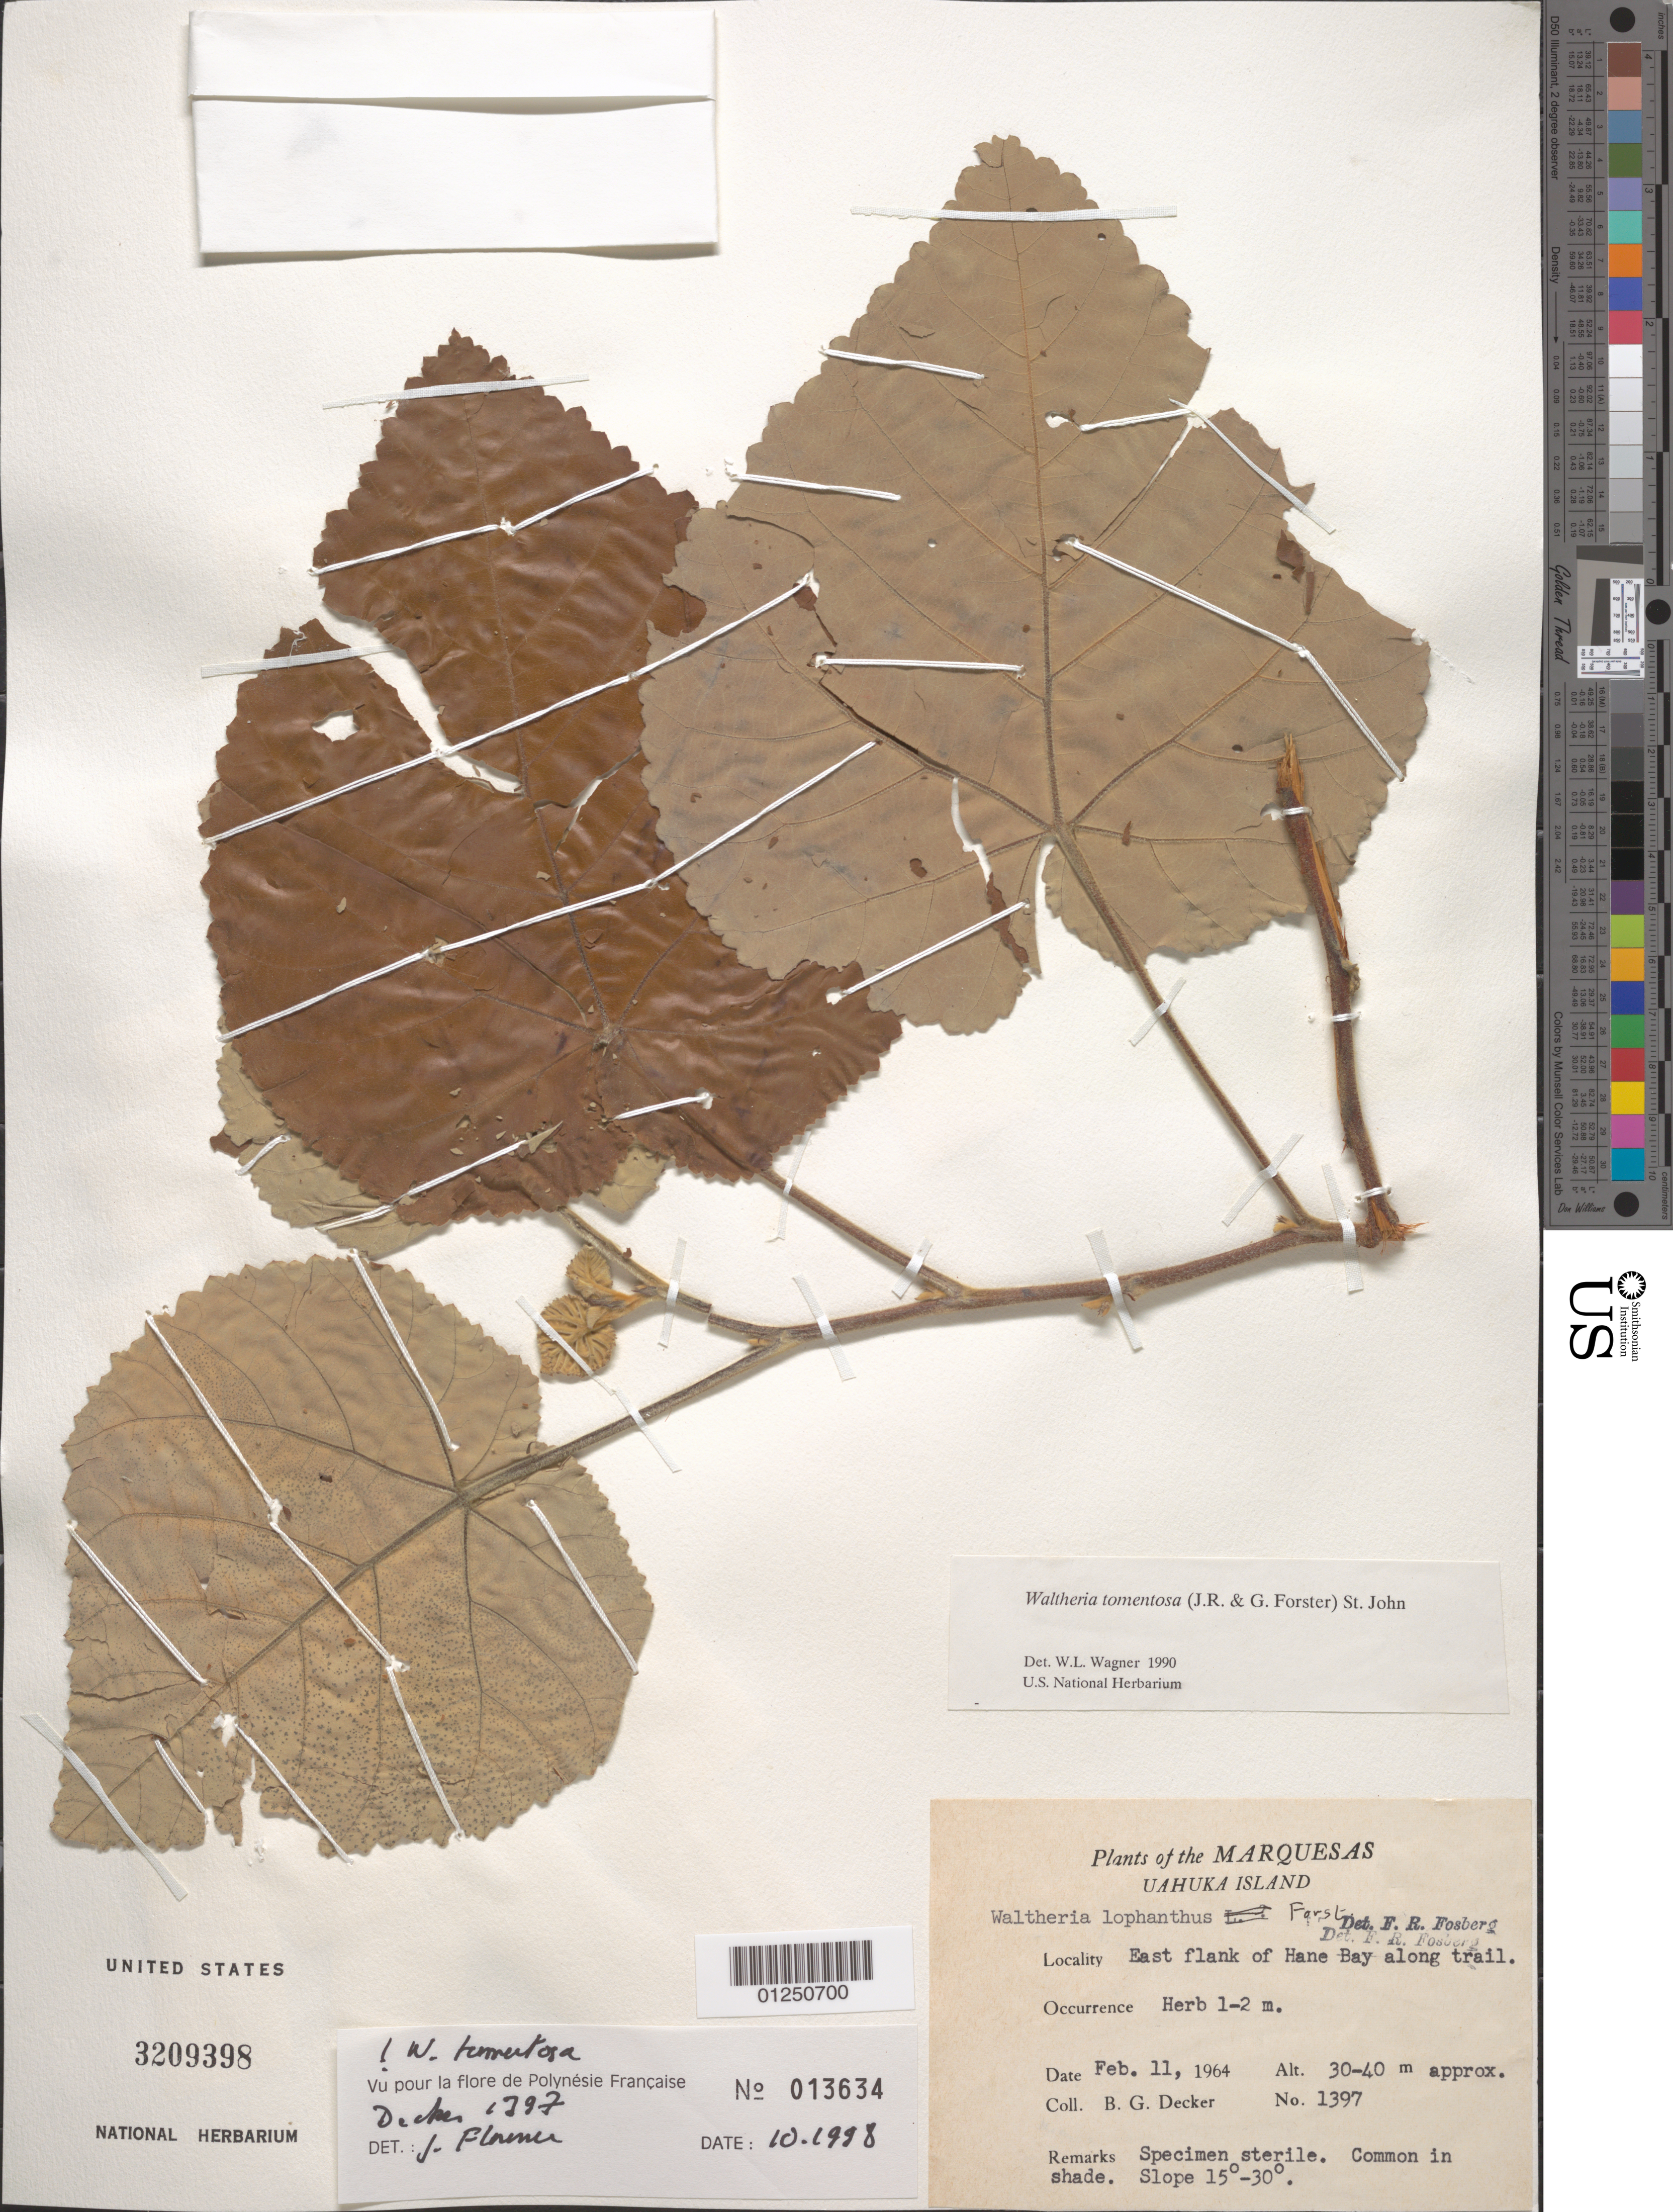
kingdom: Plantae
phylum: Tracheophyta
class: Magnoliopsida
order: Malvales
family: Malvaceae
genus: Waltheria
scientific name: Waltheria tomentosa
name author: (J.R. Forst. & G. Forst.) H. St. John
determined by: Wagner, W. L., (BOT), Smithsonian Institution - National Museum of Natural History (UNITED STATES)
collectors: B. G. Decker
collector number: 1397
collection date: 1964-02-11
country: French Polynesia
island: Ua Huka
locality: E flank of Hane Bay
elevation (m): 30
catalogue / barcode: US 3209398